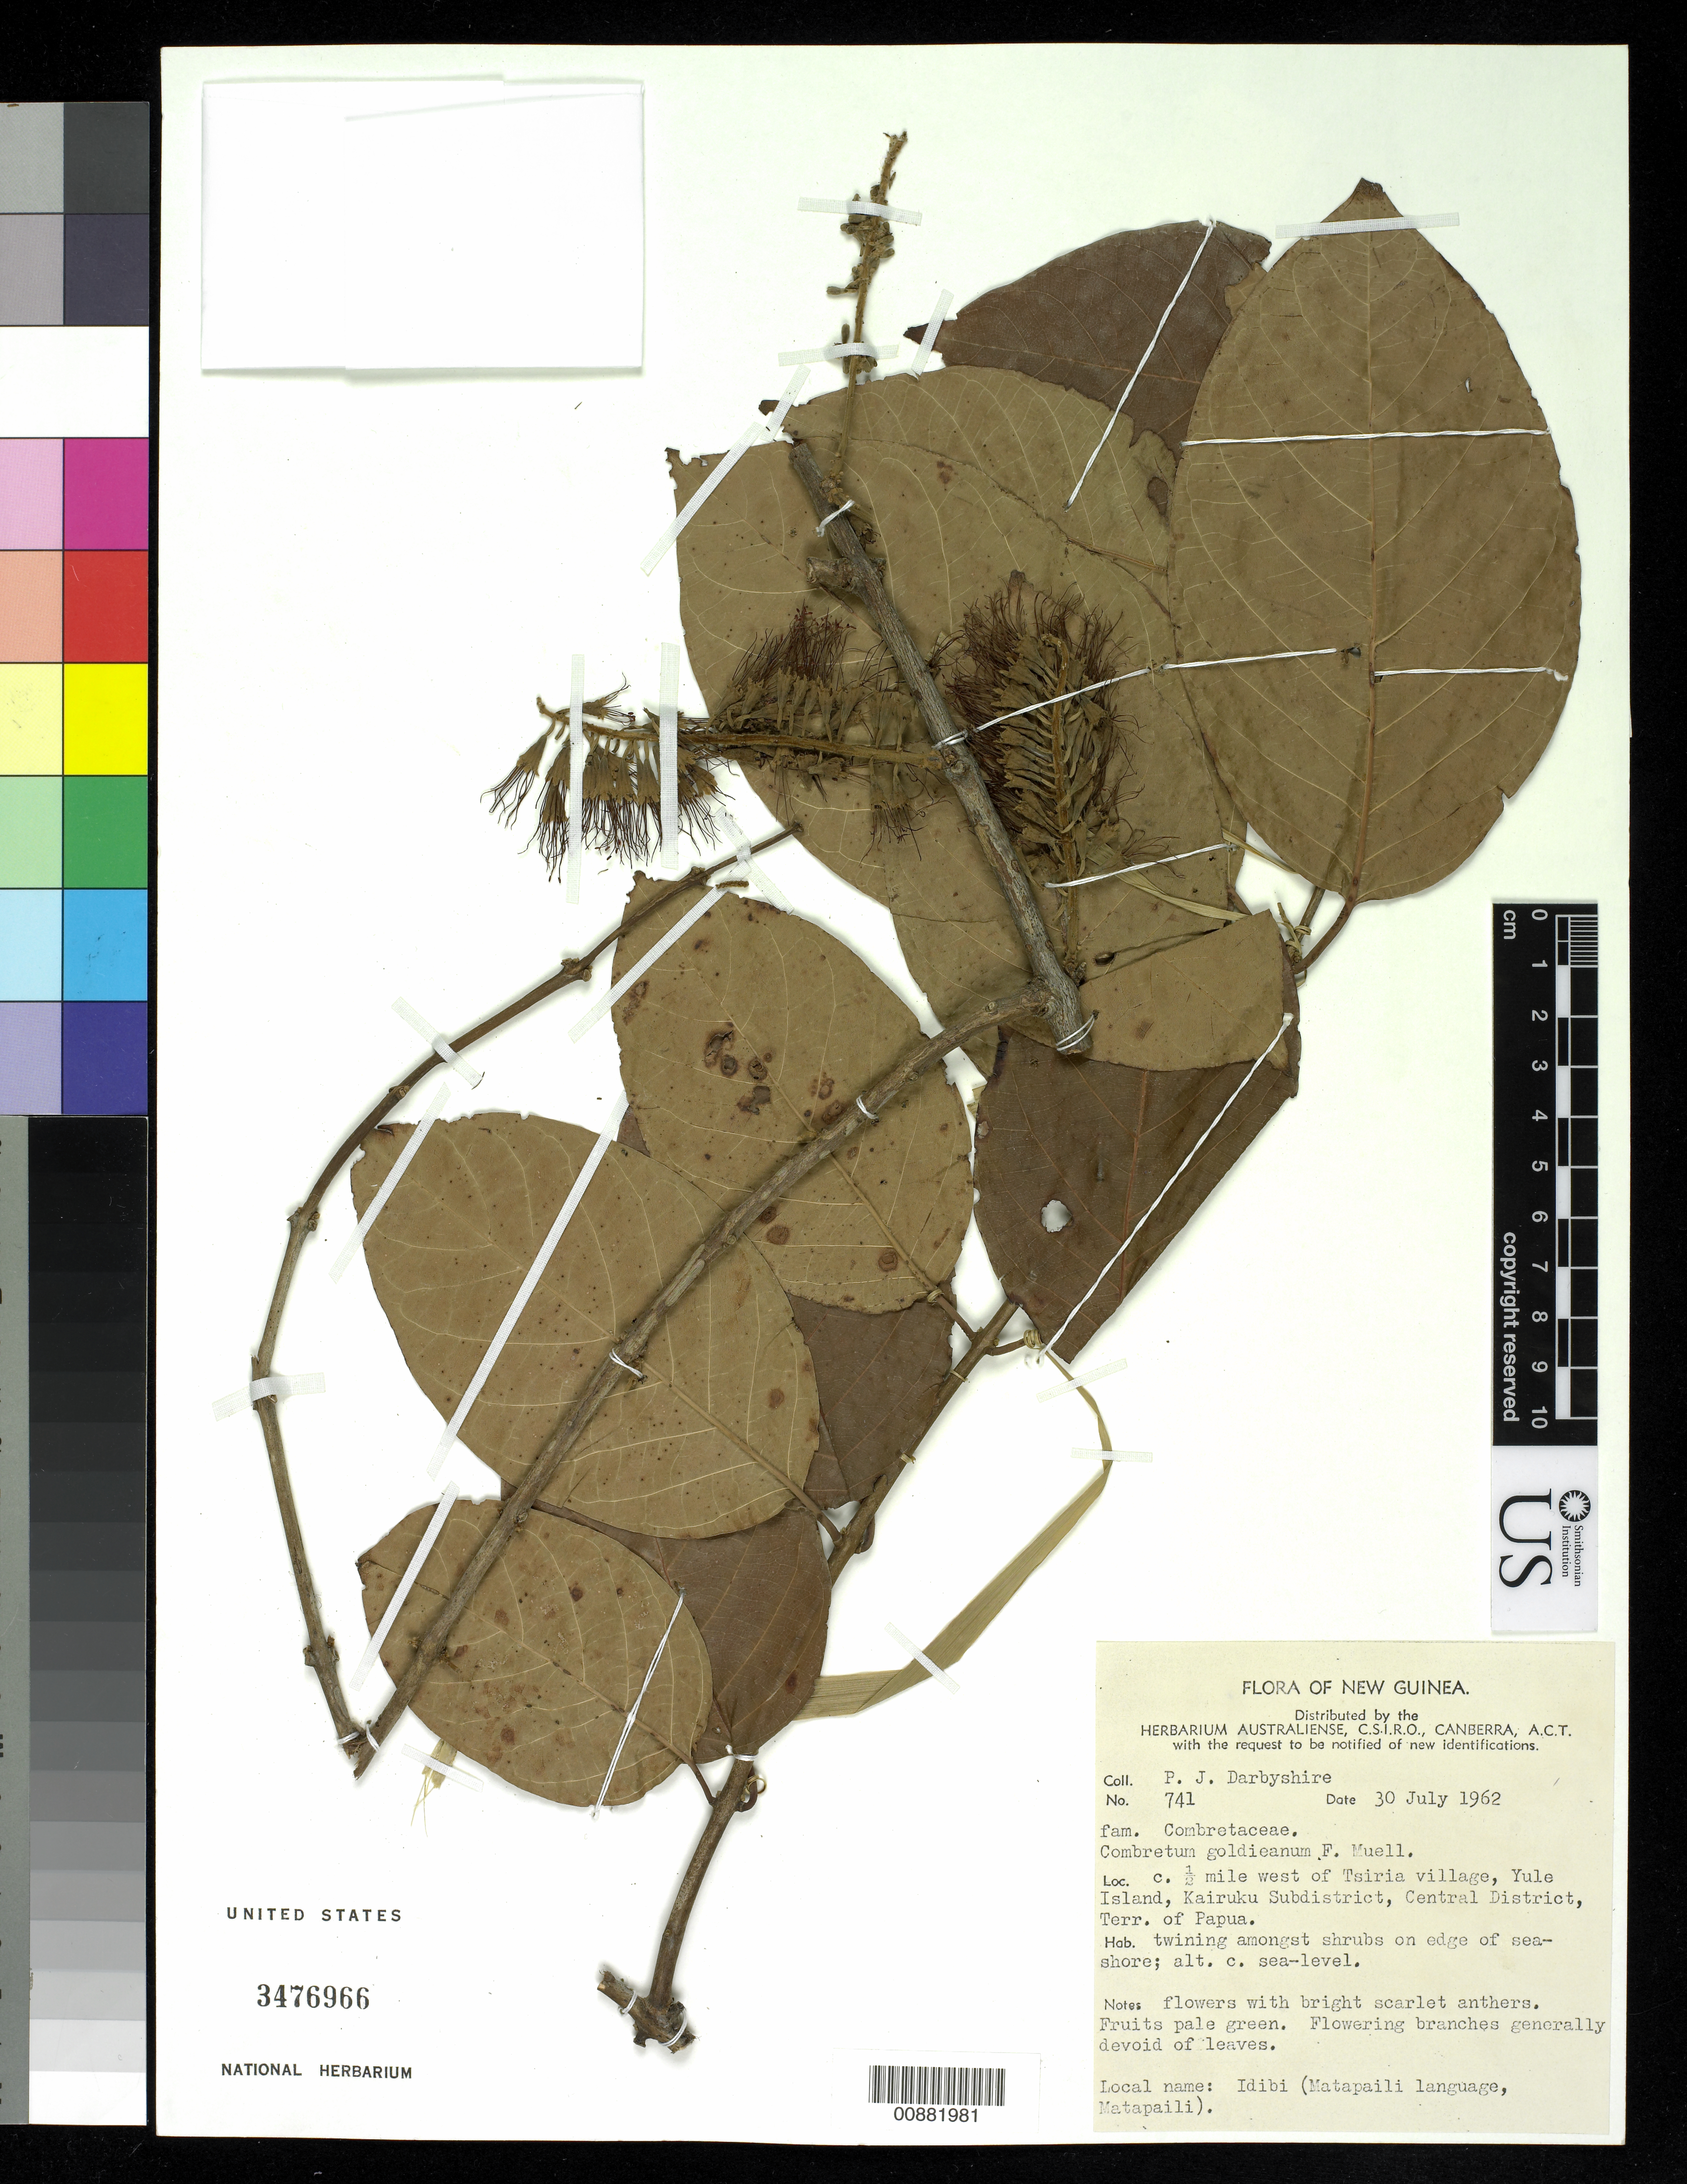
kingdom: Plantae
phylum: Tracheophyta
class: Magnoliopsida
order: Myrtales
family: Combretaceae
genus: Combretum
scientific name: Combretum goldieanum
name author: F. Muell.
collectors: P. Darbyshire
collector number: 741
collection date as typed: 30 Jul 1962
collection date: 1962-07-30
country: Papua New Guinea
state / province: Central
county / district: Kairuku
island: New Guinea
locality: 1/2 mile west of Tsiria village, Yule island, Kairuku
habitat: twining amongst shrubs on edge of seashore.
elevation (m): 0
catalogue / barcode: US 3476966